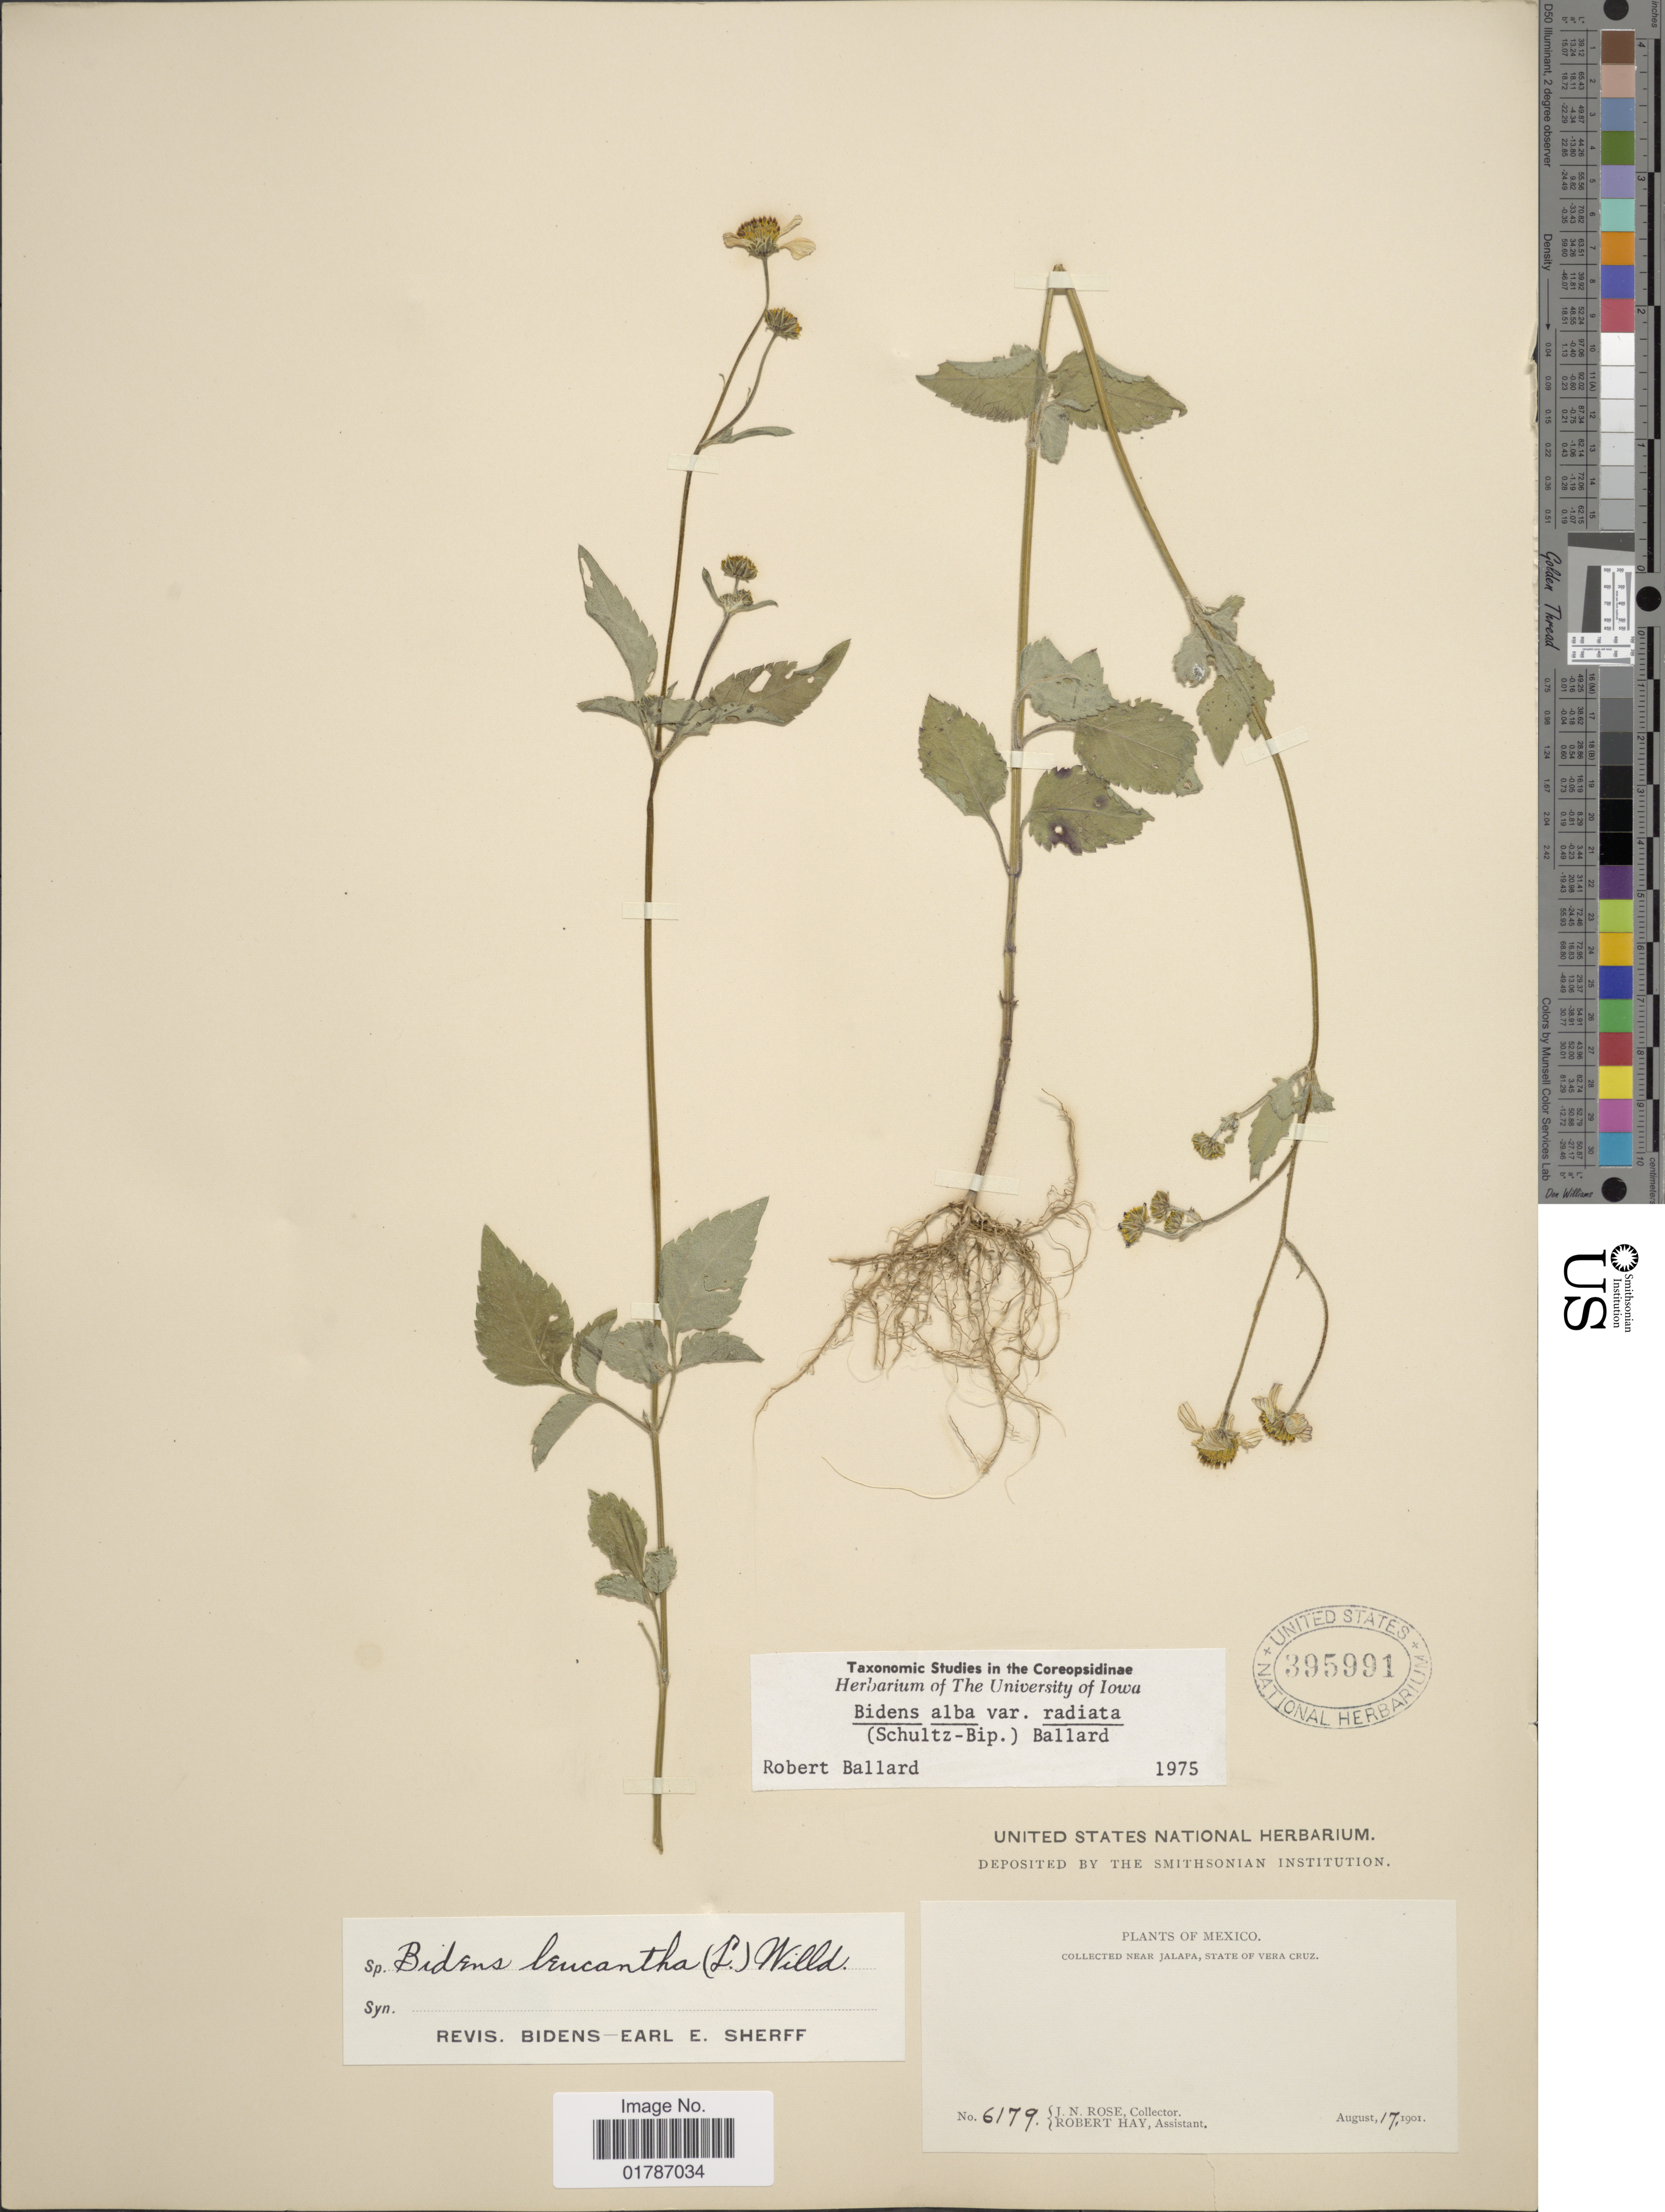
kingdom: Plantae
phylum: Tracheophyta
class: Magnoliopsida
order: Asterales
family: Asteraceae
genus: Bidens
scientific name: Bidens alba var. radiata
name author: (Sch. Bip.) R.E. Ballard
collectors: J. N. Rose & R. H. Hay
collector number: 6179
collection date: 1901-08-17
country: Mexico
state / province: Veracruz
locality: Near Jalapa, State of Vera Cruz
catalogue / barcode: US 395991